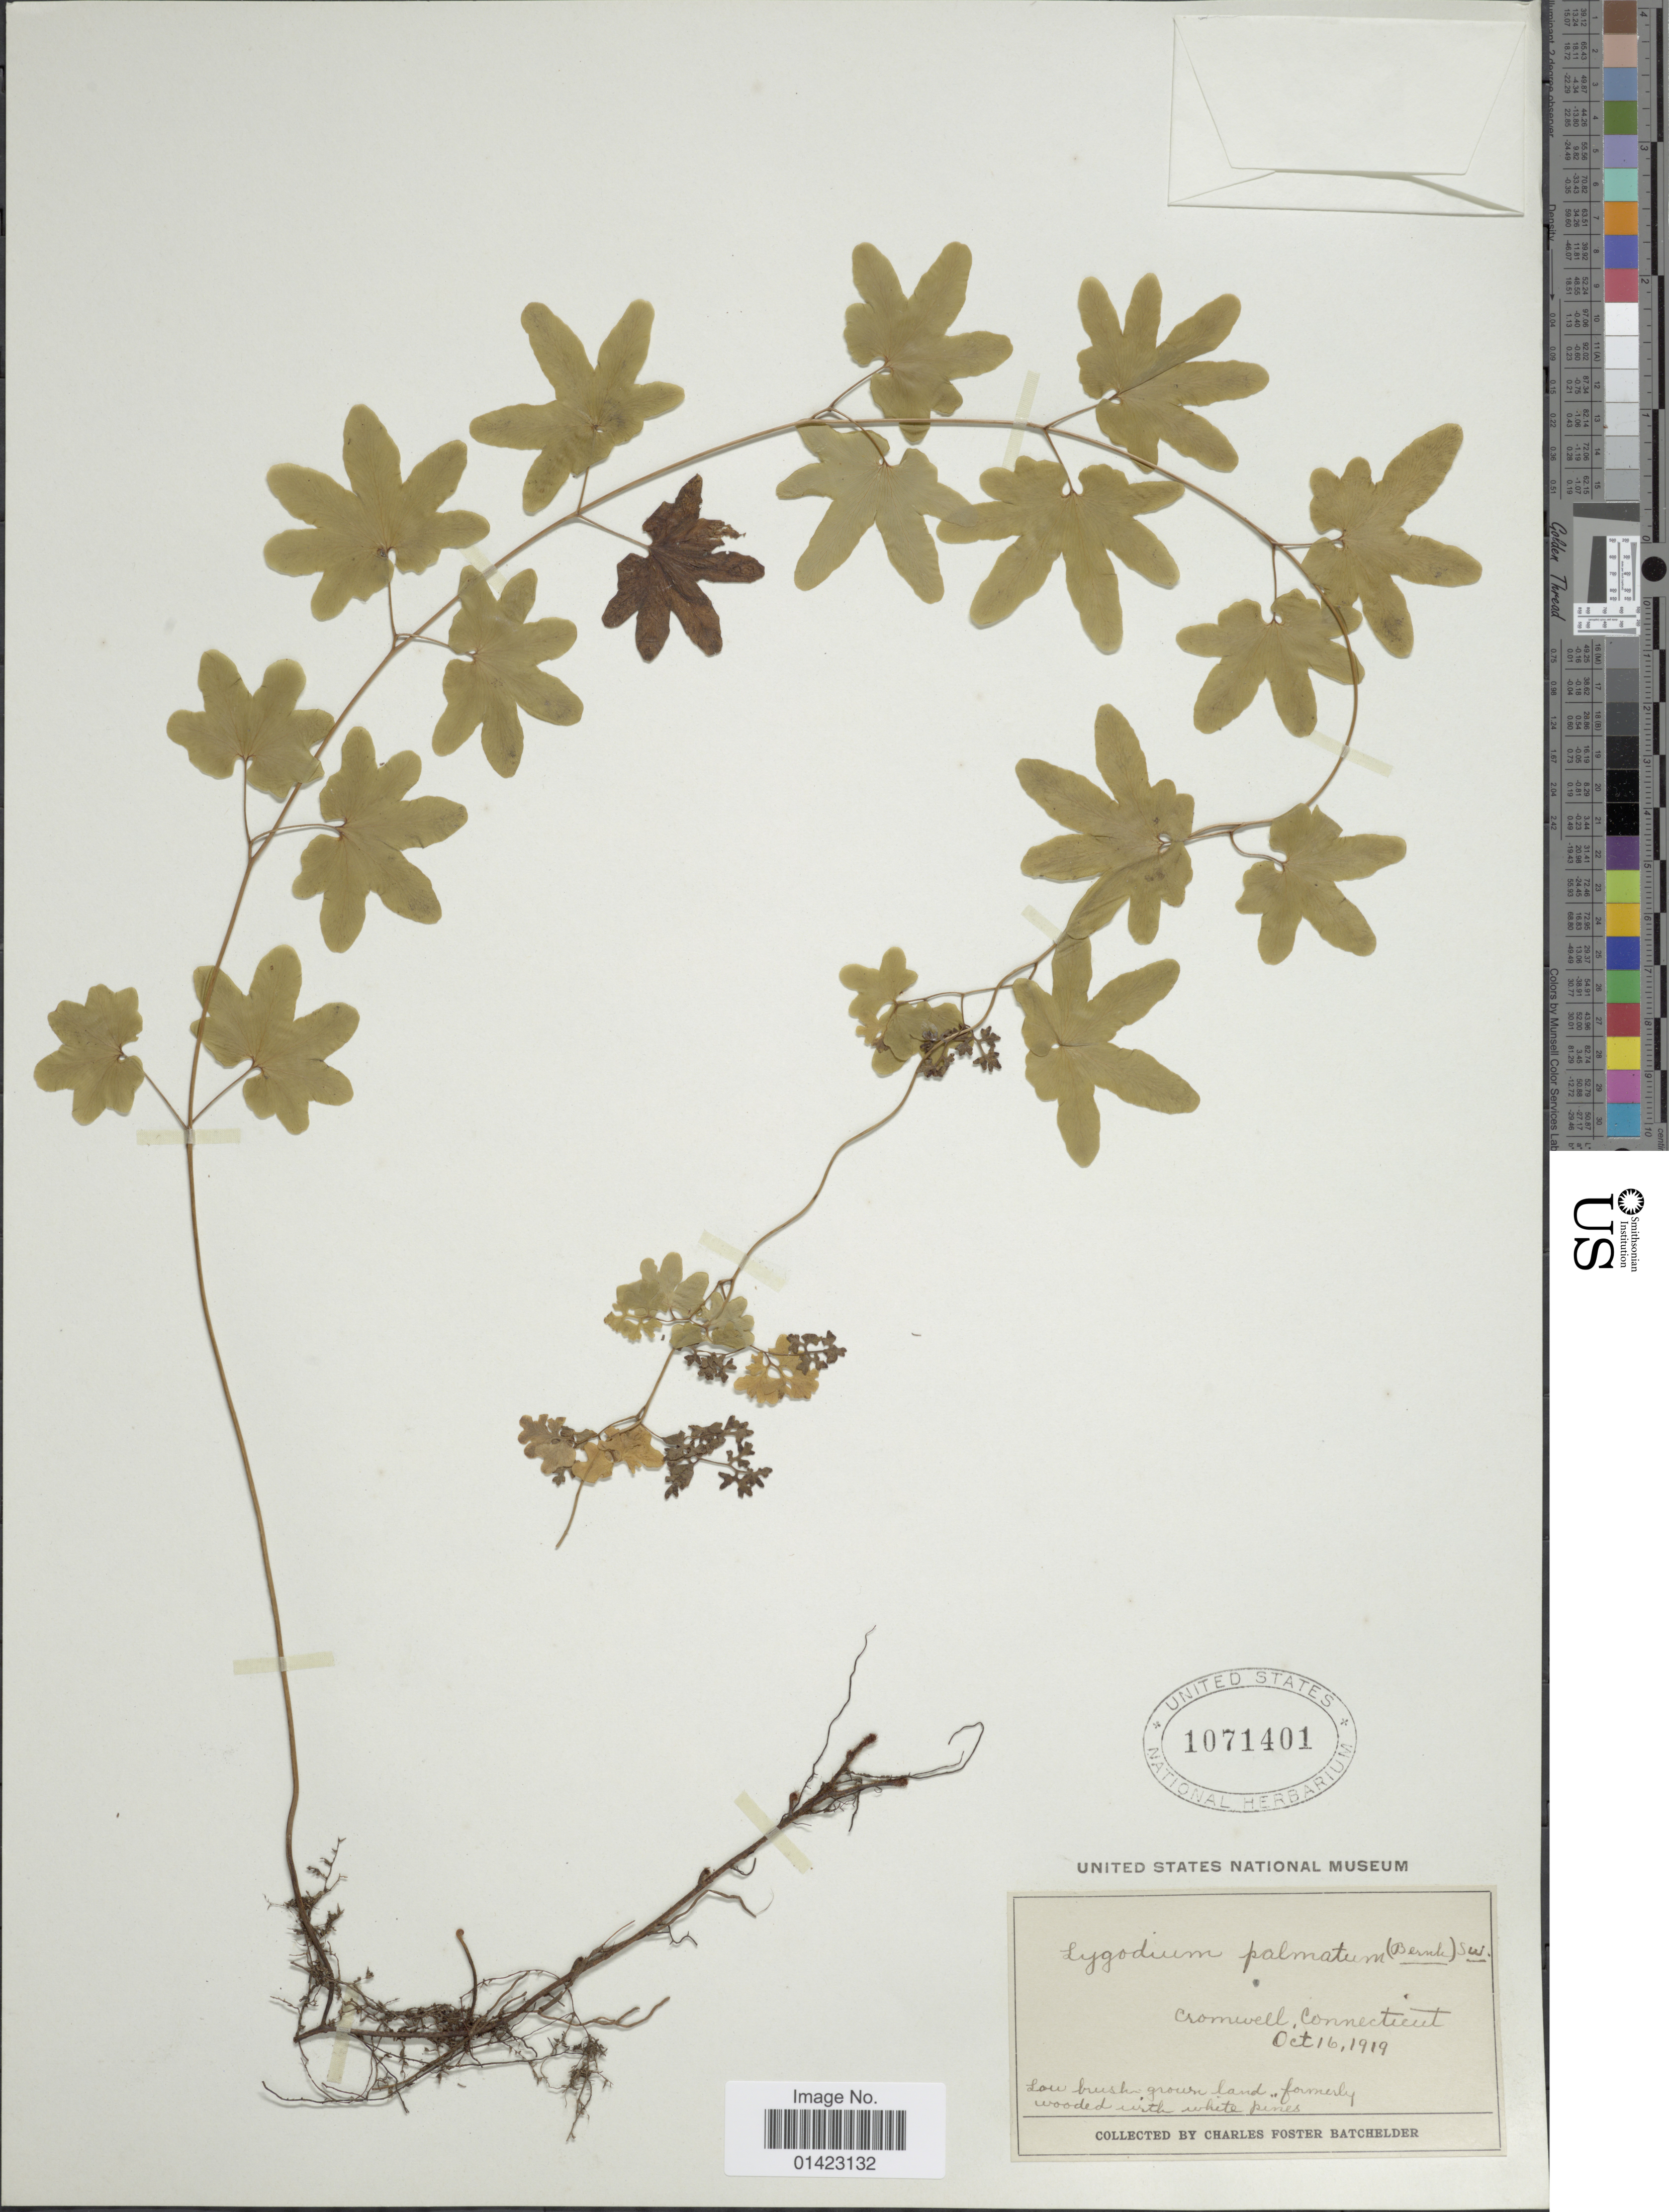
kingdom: Plantae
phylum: Tracheophyta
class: Polypodiopsida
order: Schizaeales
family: Lygodiaceae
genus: Lygodium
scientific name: Lygodium palmatum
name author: (Bernh.) Sw.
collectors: C. Batchelder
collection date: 1919-10-16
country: United States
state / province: Connecticut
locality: Cromwell, Connecticut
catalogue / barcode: US 1071401